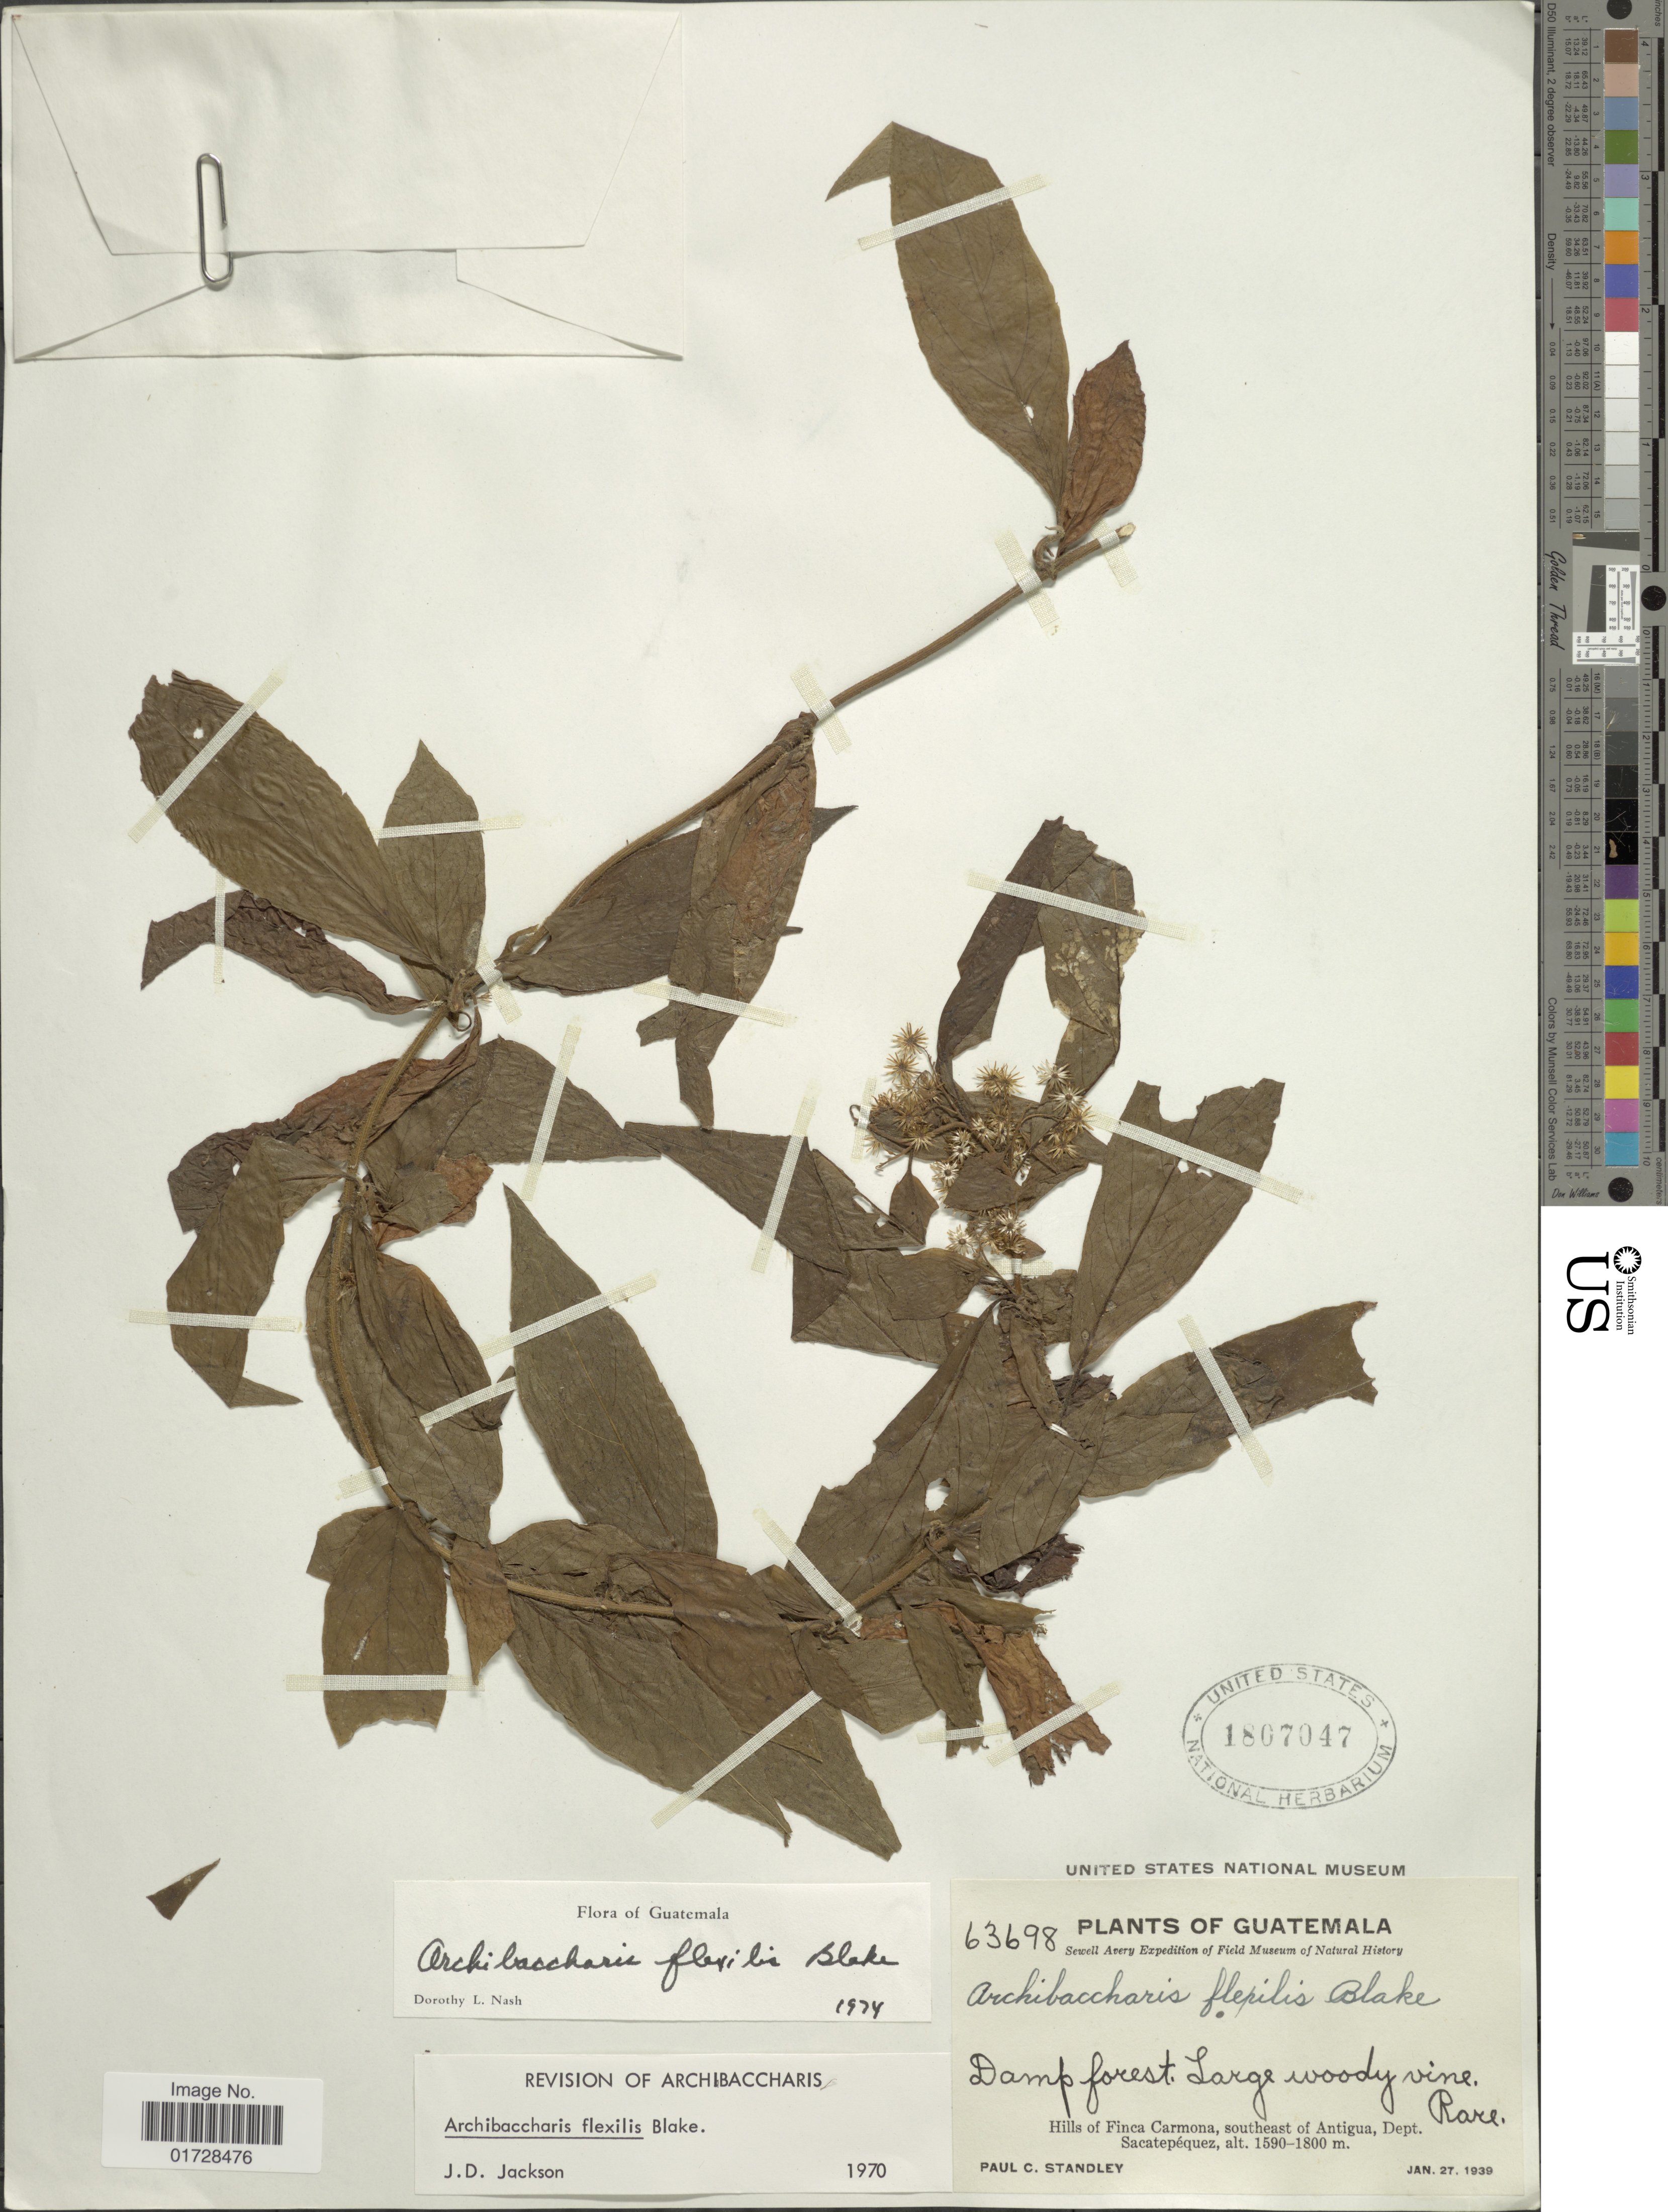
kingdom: Plantae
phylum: Tracheophyta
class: Magnoliopsida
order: Asterales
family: Asteraceae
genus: Archibaccharis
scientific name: Archibaccharis flexilis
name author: (S.F. Blake) S.F. Blake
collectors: P. C. Standley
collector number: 63698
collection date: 1939-01-27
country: Guatemala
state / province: Sacatepéquez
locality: Hills of Finca Carmona, southeast of Antigua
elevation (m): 1590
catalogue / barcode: US 1807047